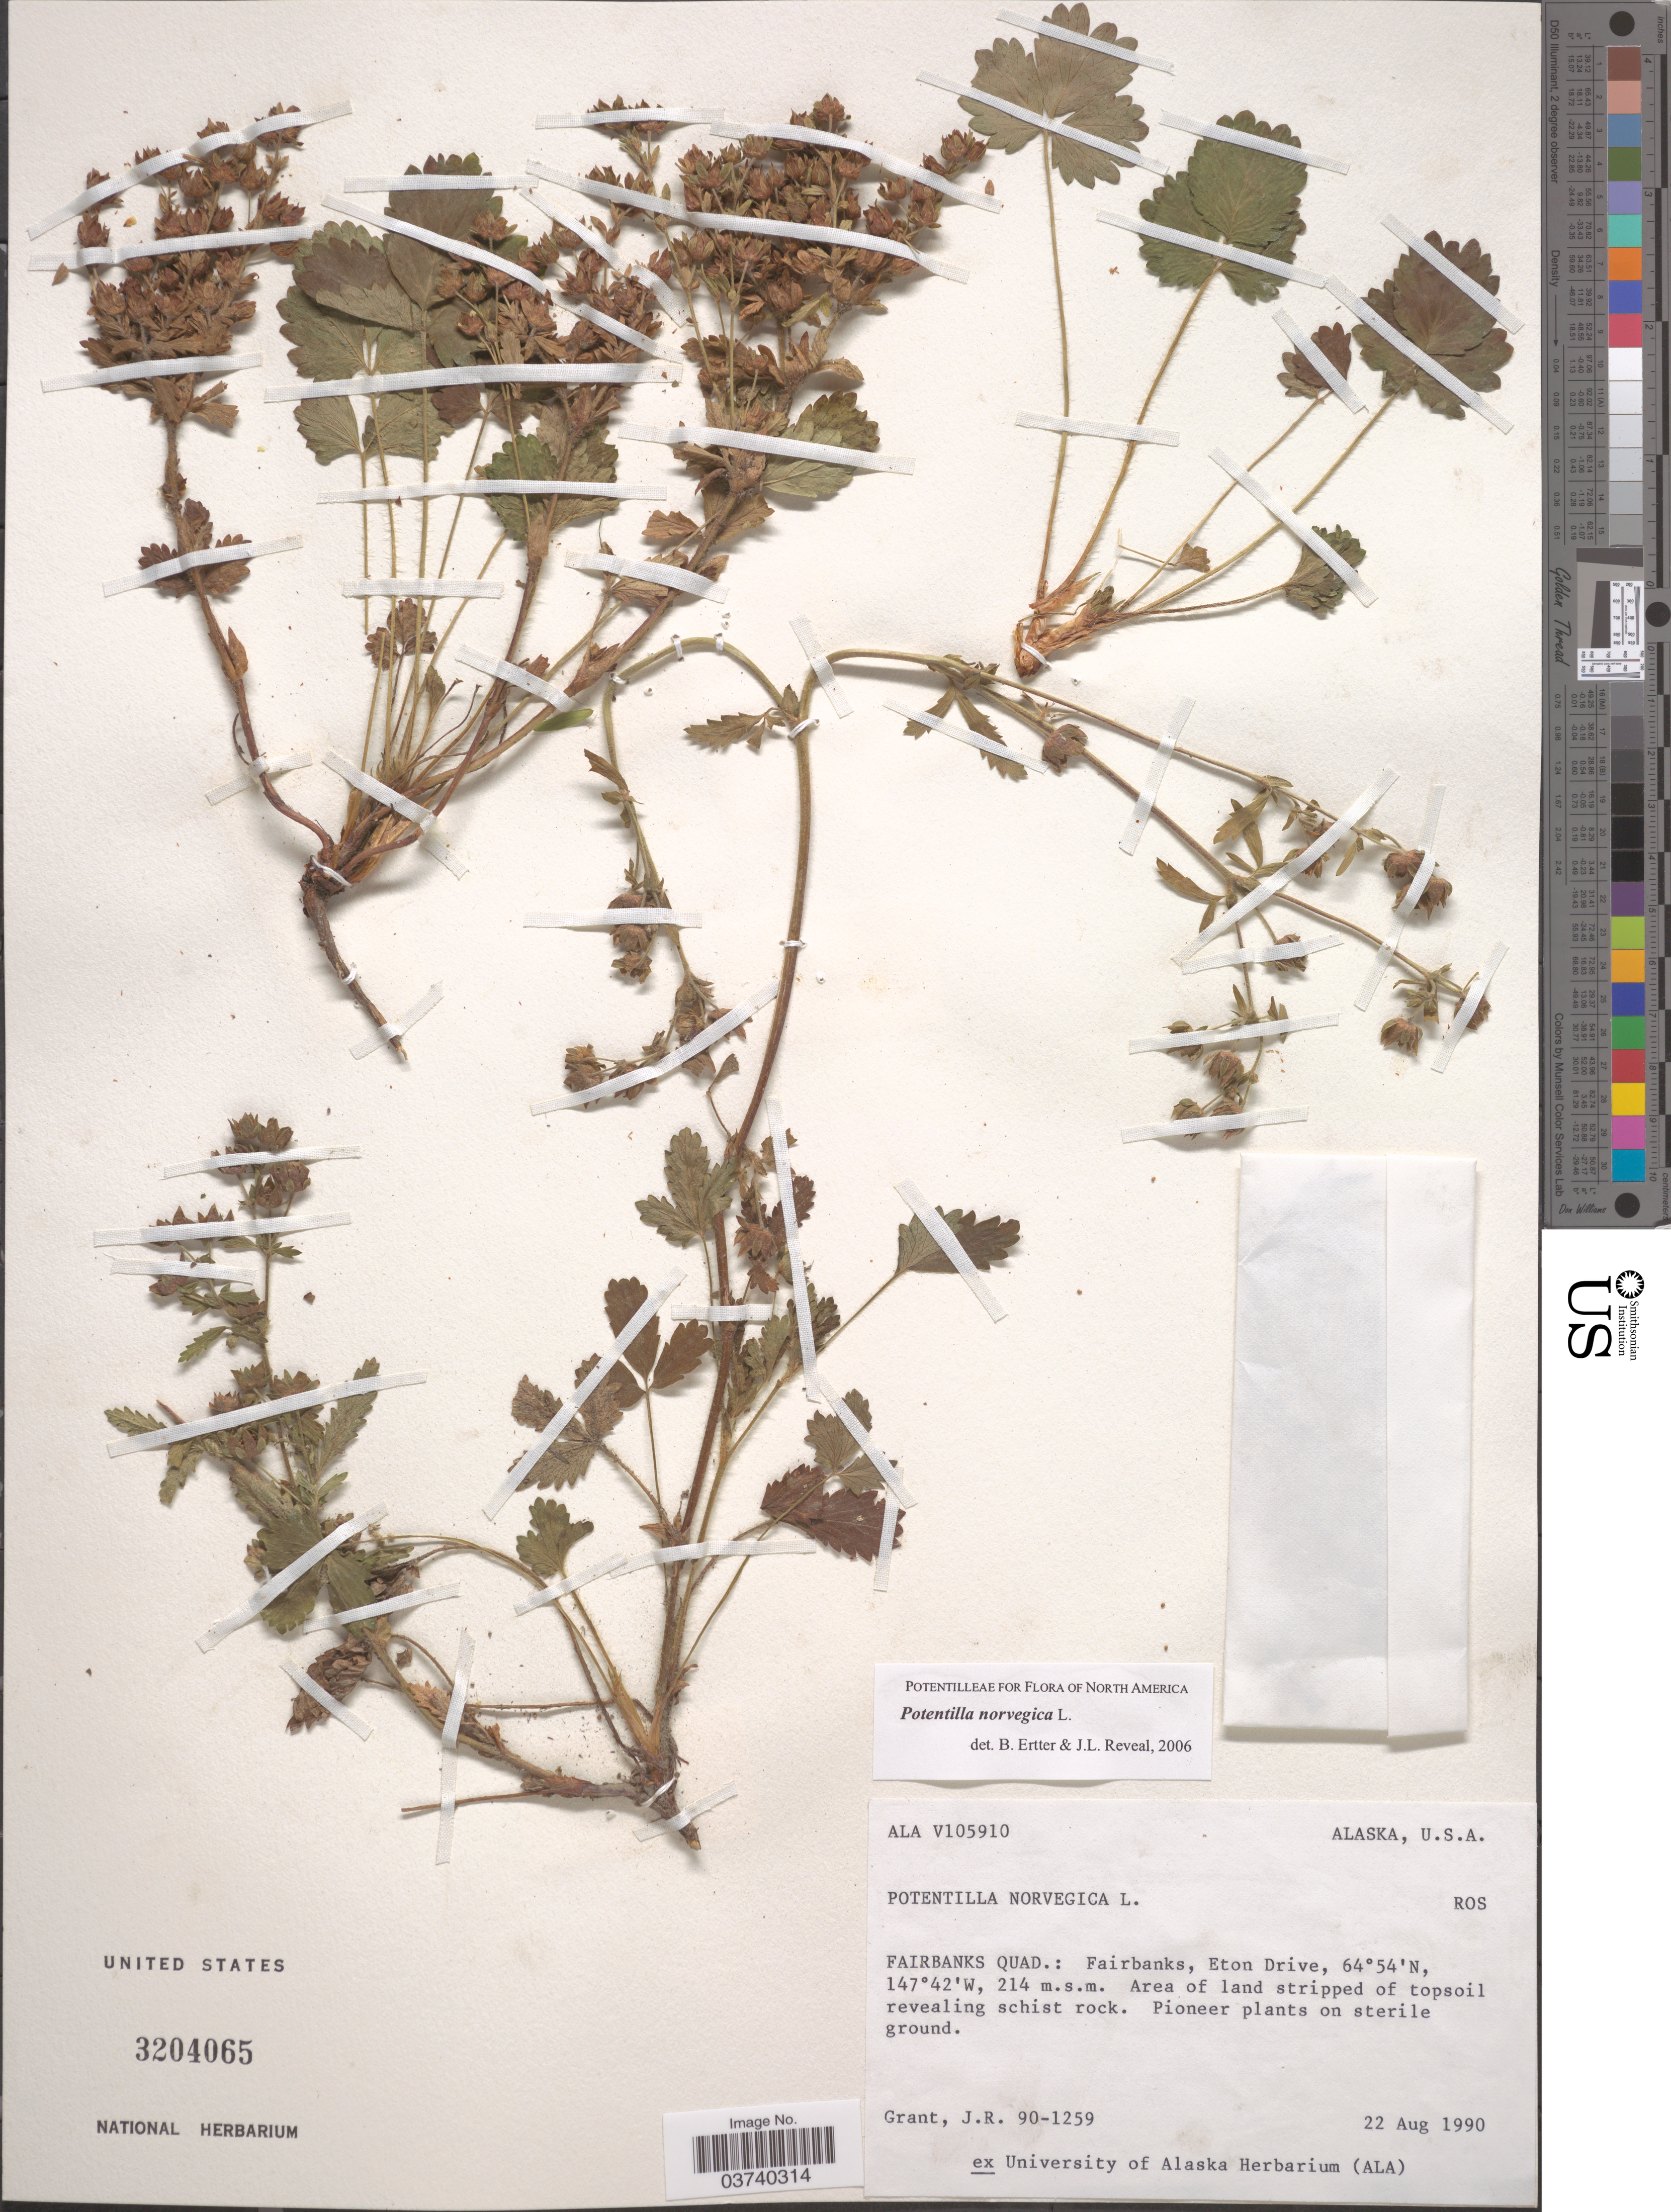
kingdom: Plantae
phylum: Tracheophyta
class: Magnoliopsida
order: Rosales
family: Rosaceae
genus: Potentilla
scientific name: Potentilla norvegica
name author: L.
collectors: J. Grant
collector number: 90-1259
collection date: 1990-08-22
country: United States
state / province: Alaska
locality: Fairbanks Quad.: Fairbanks, Eton Drive.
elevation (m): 214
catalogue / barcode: US 3204065